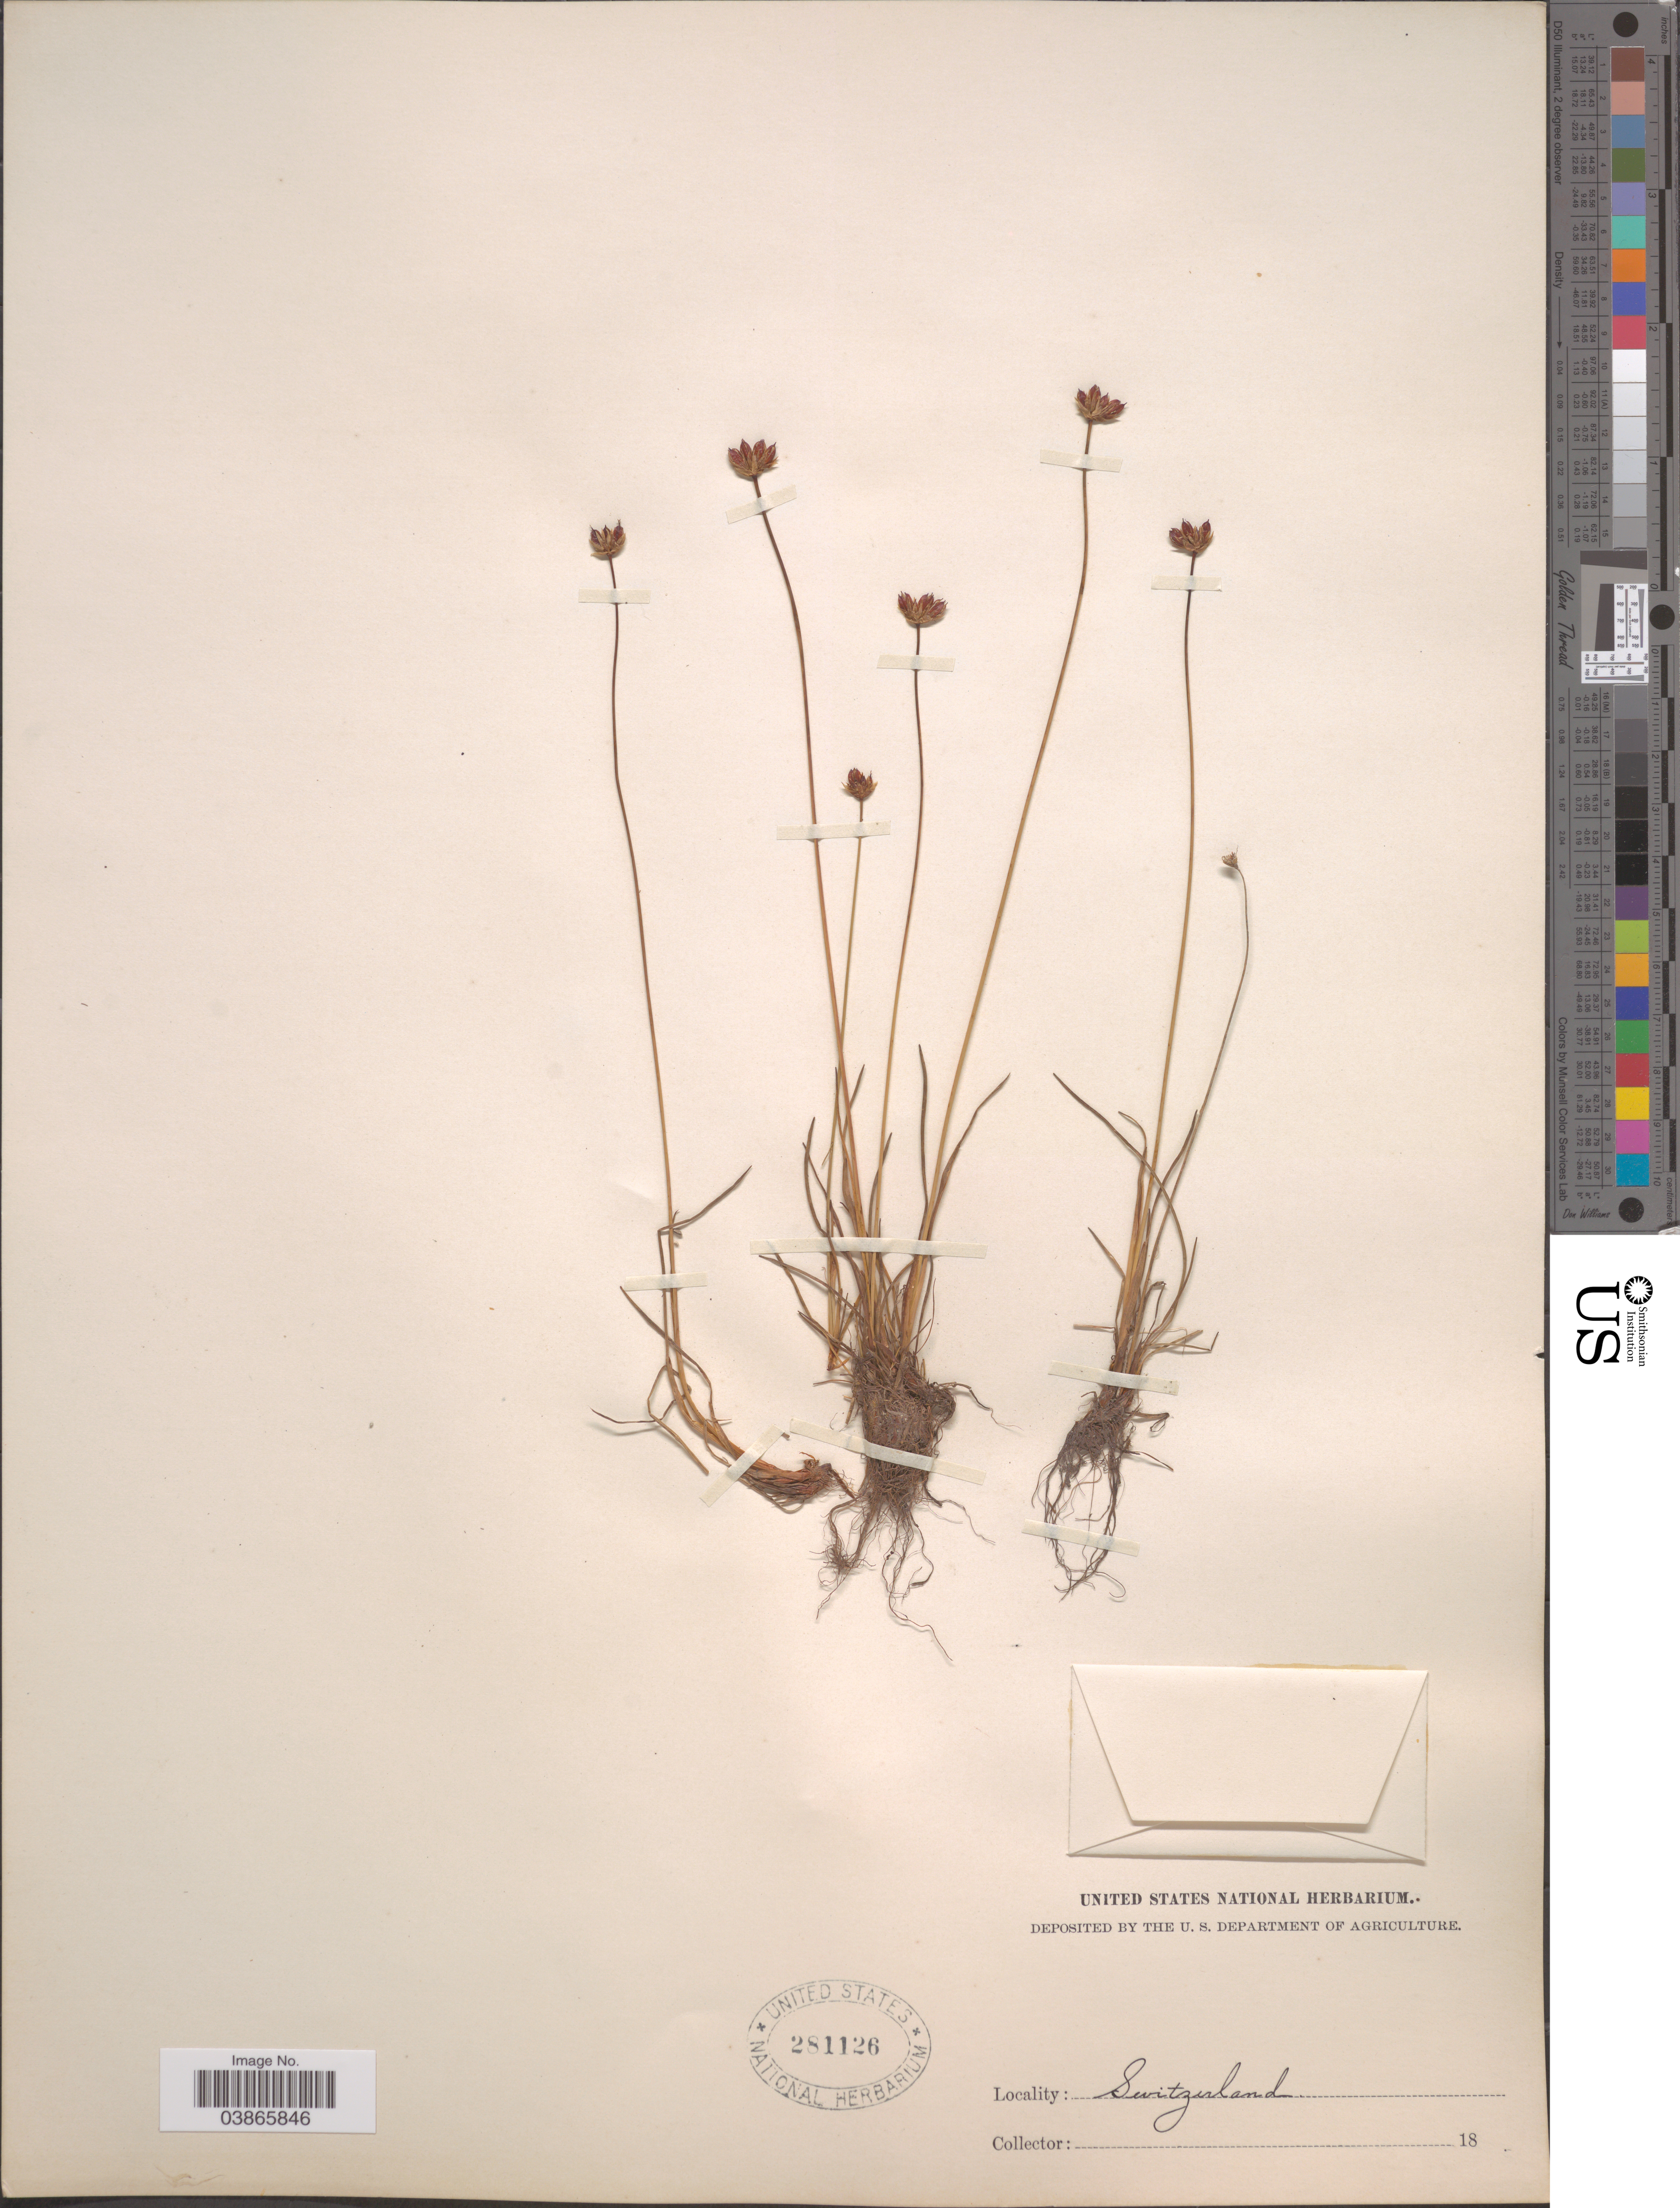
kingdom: Plantae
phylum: Tracheophyta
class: Liliopsida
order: Poales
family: Juncaceae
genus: Juncus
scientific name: Juncus sp.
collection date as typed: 18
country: Switzerland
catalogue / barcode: US 281126